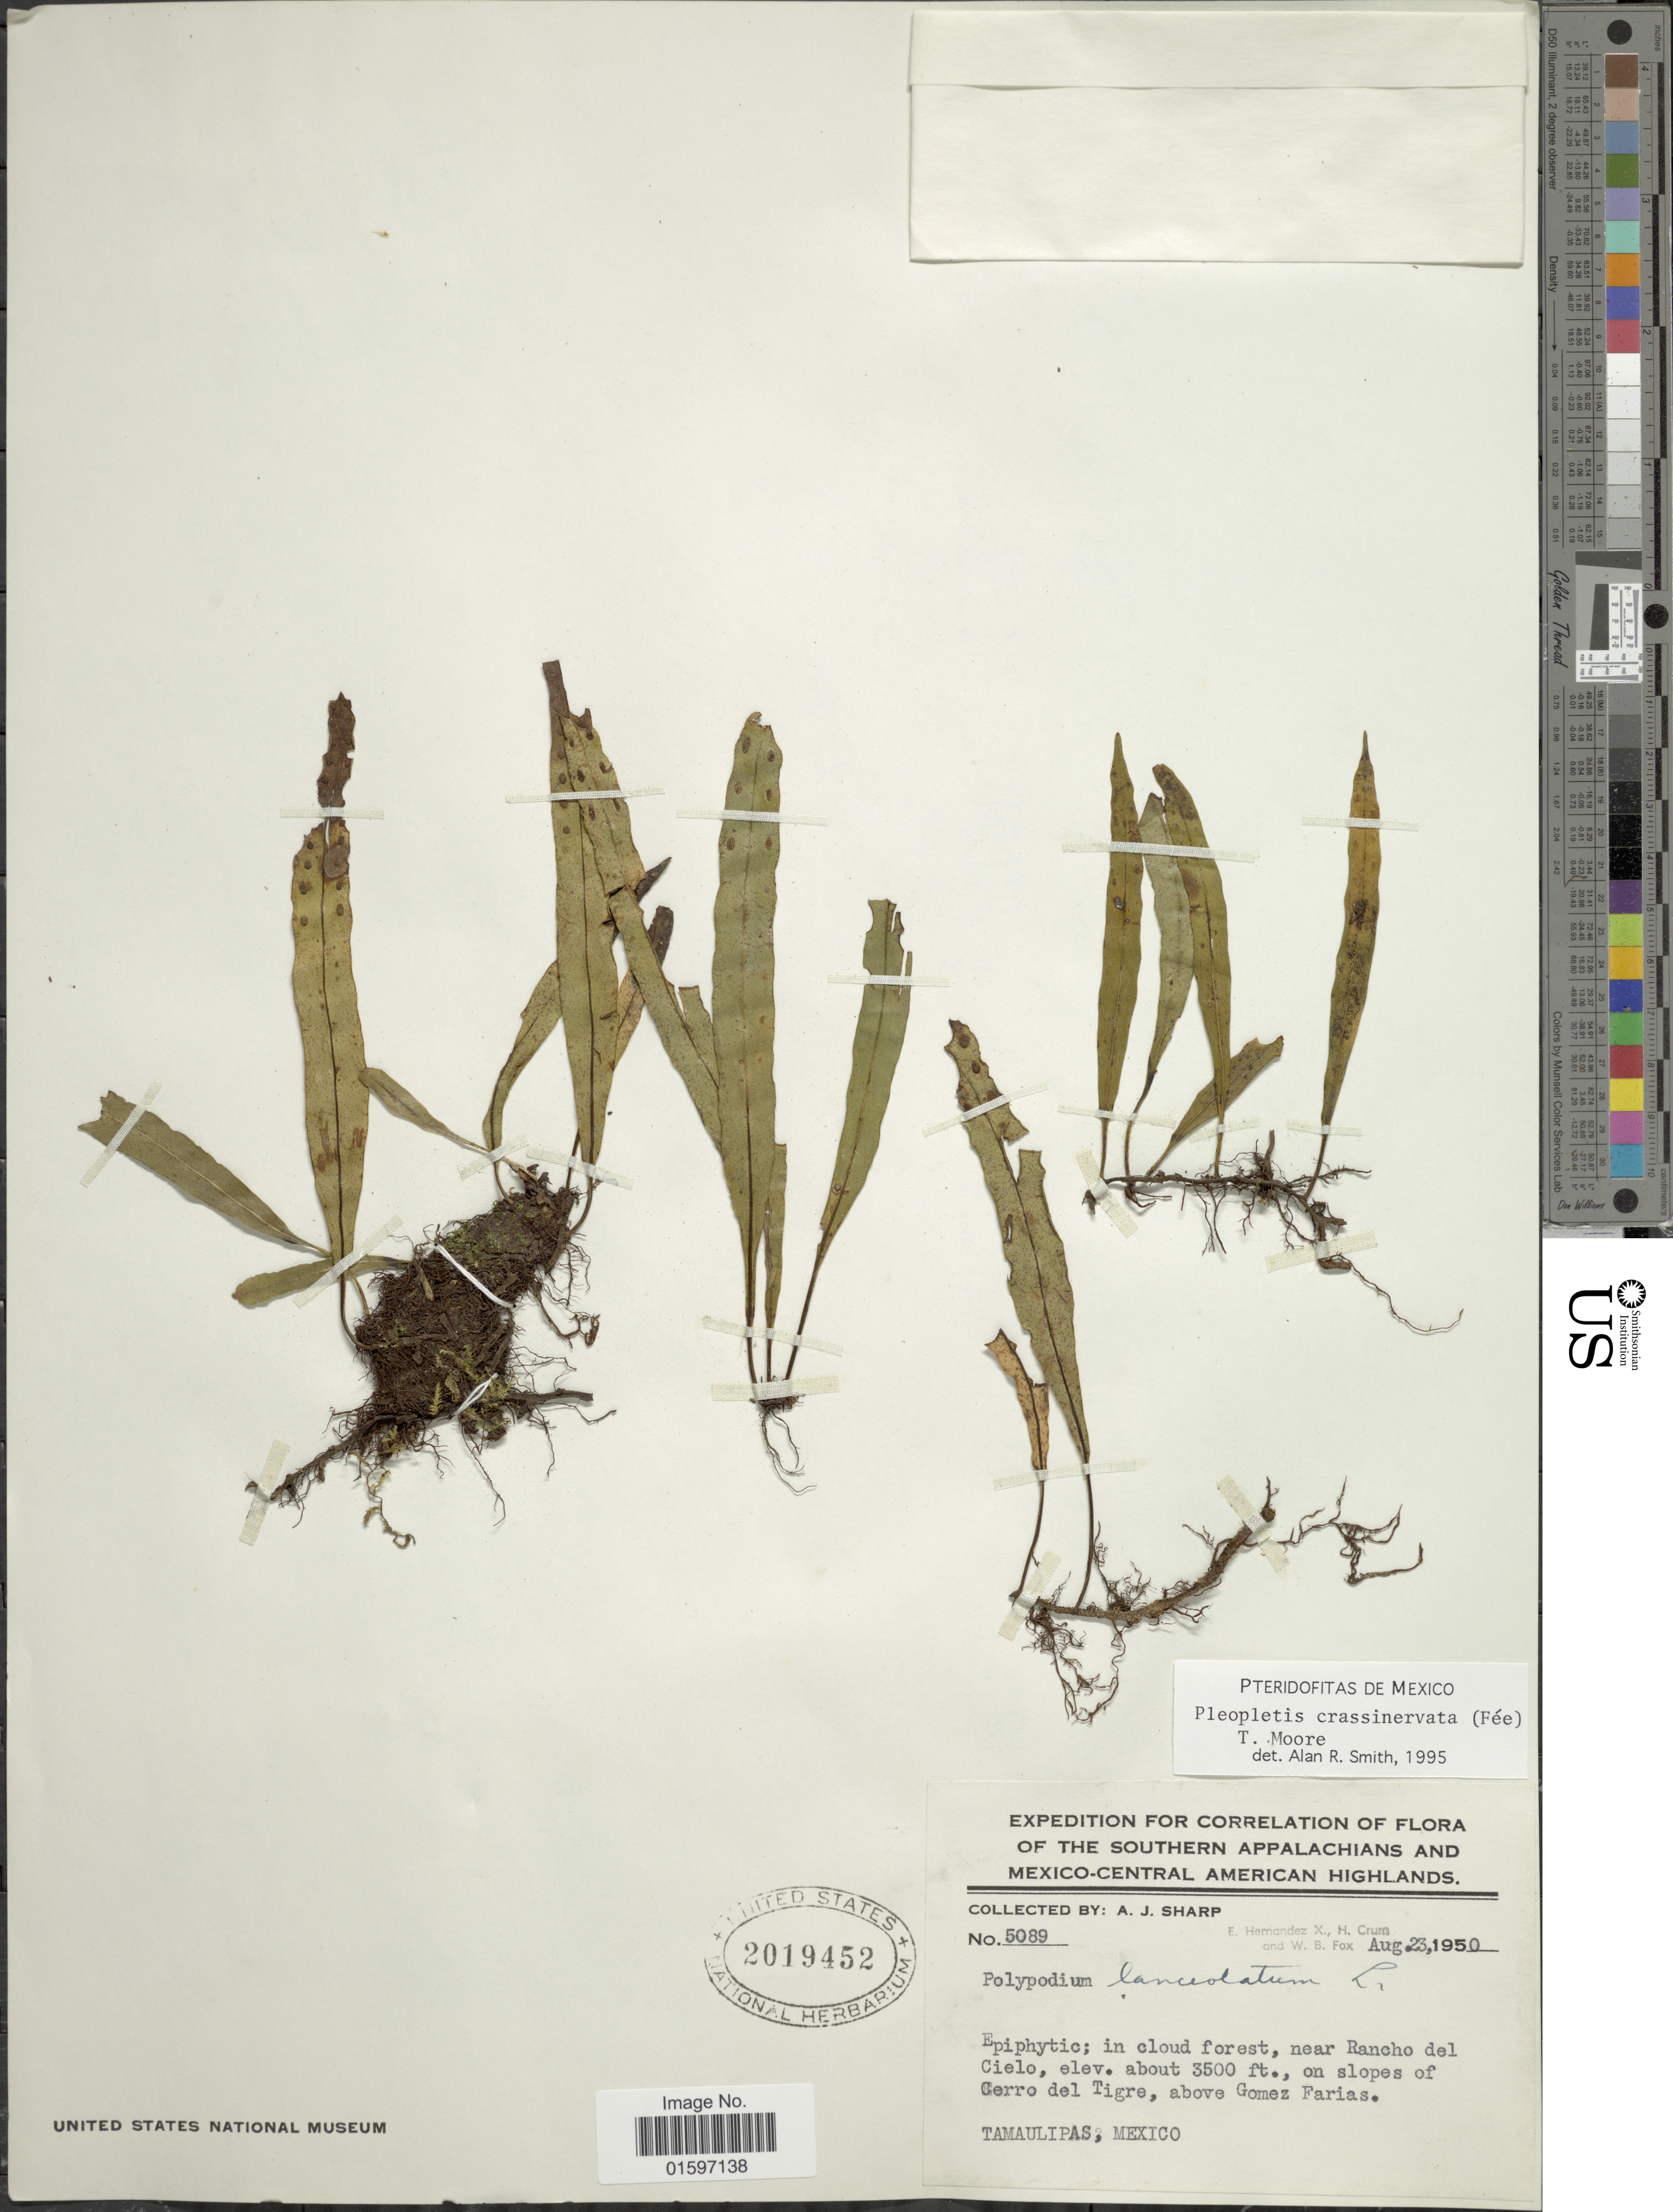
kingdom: Plantae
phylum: Tracheophyta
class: Polypodiopsida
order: Polypodiales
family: Polypodiaceae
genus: Pleopeltis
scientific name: Pleopeltis crassinervata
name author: (Fée) T. Moore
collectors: A. J. Sharp, E. Hernandez X., H. A. Crum & W. B. Fox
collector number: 5089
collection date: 1950-08-23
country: Mexico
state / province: Tamaulipas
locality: Southern Appalachians and Mexico- central American Highlands, in cloud forest, near Ranch odel Cielo, on slopes of Cerro del Tigre, above Gomez Farias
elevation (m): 1067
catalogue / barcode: US 2019452